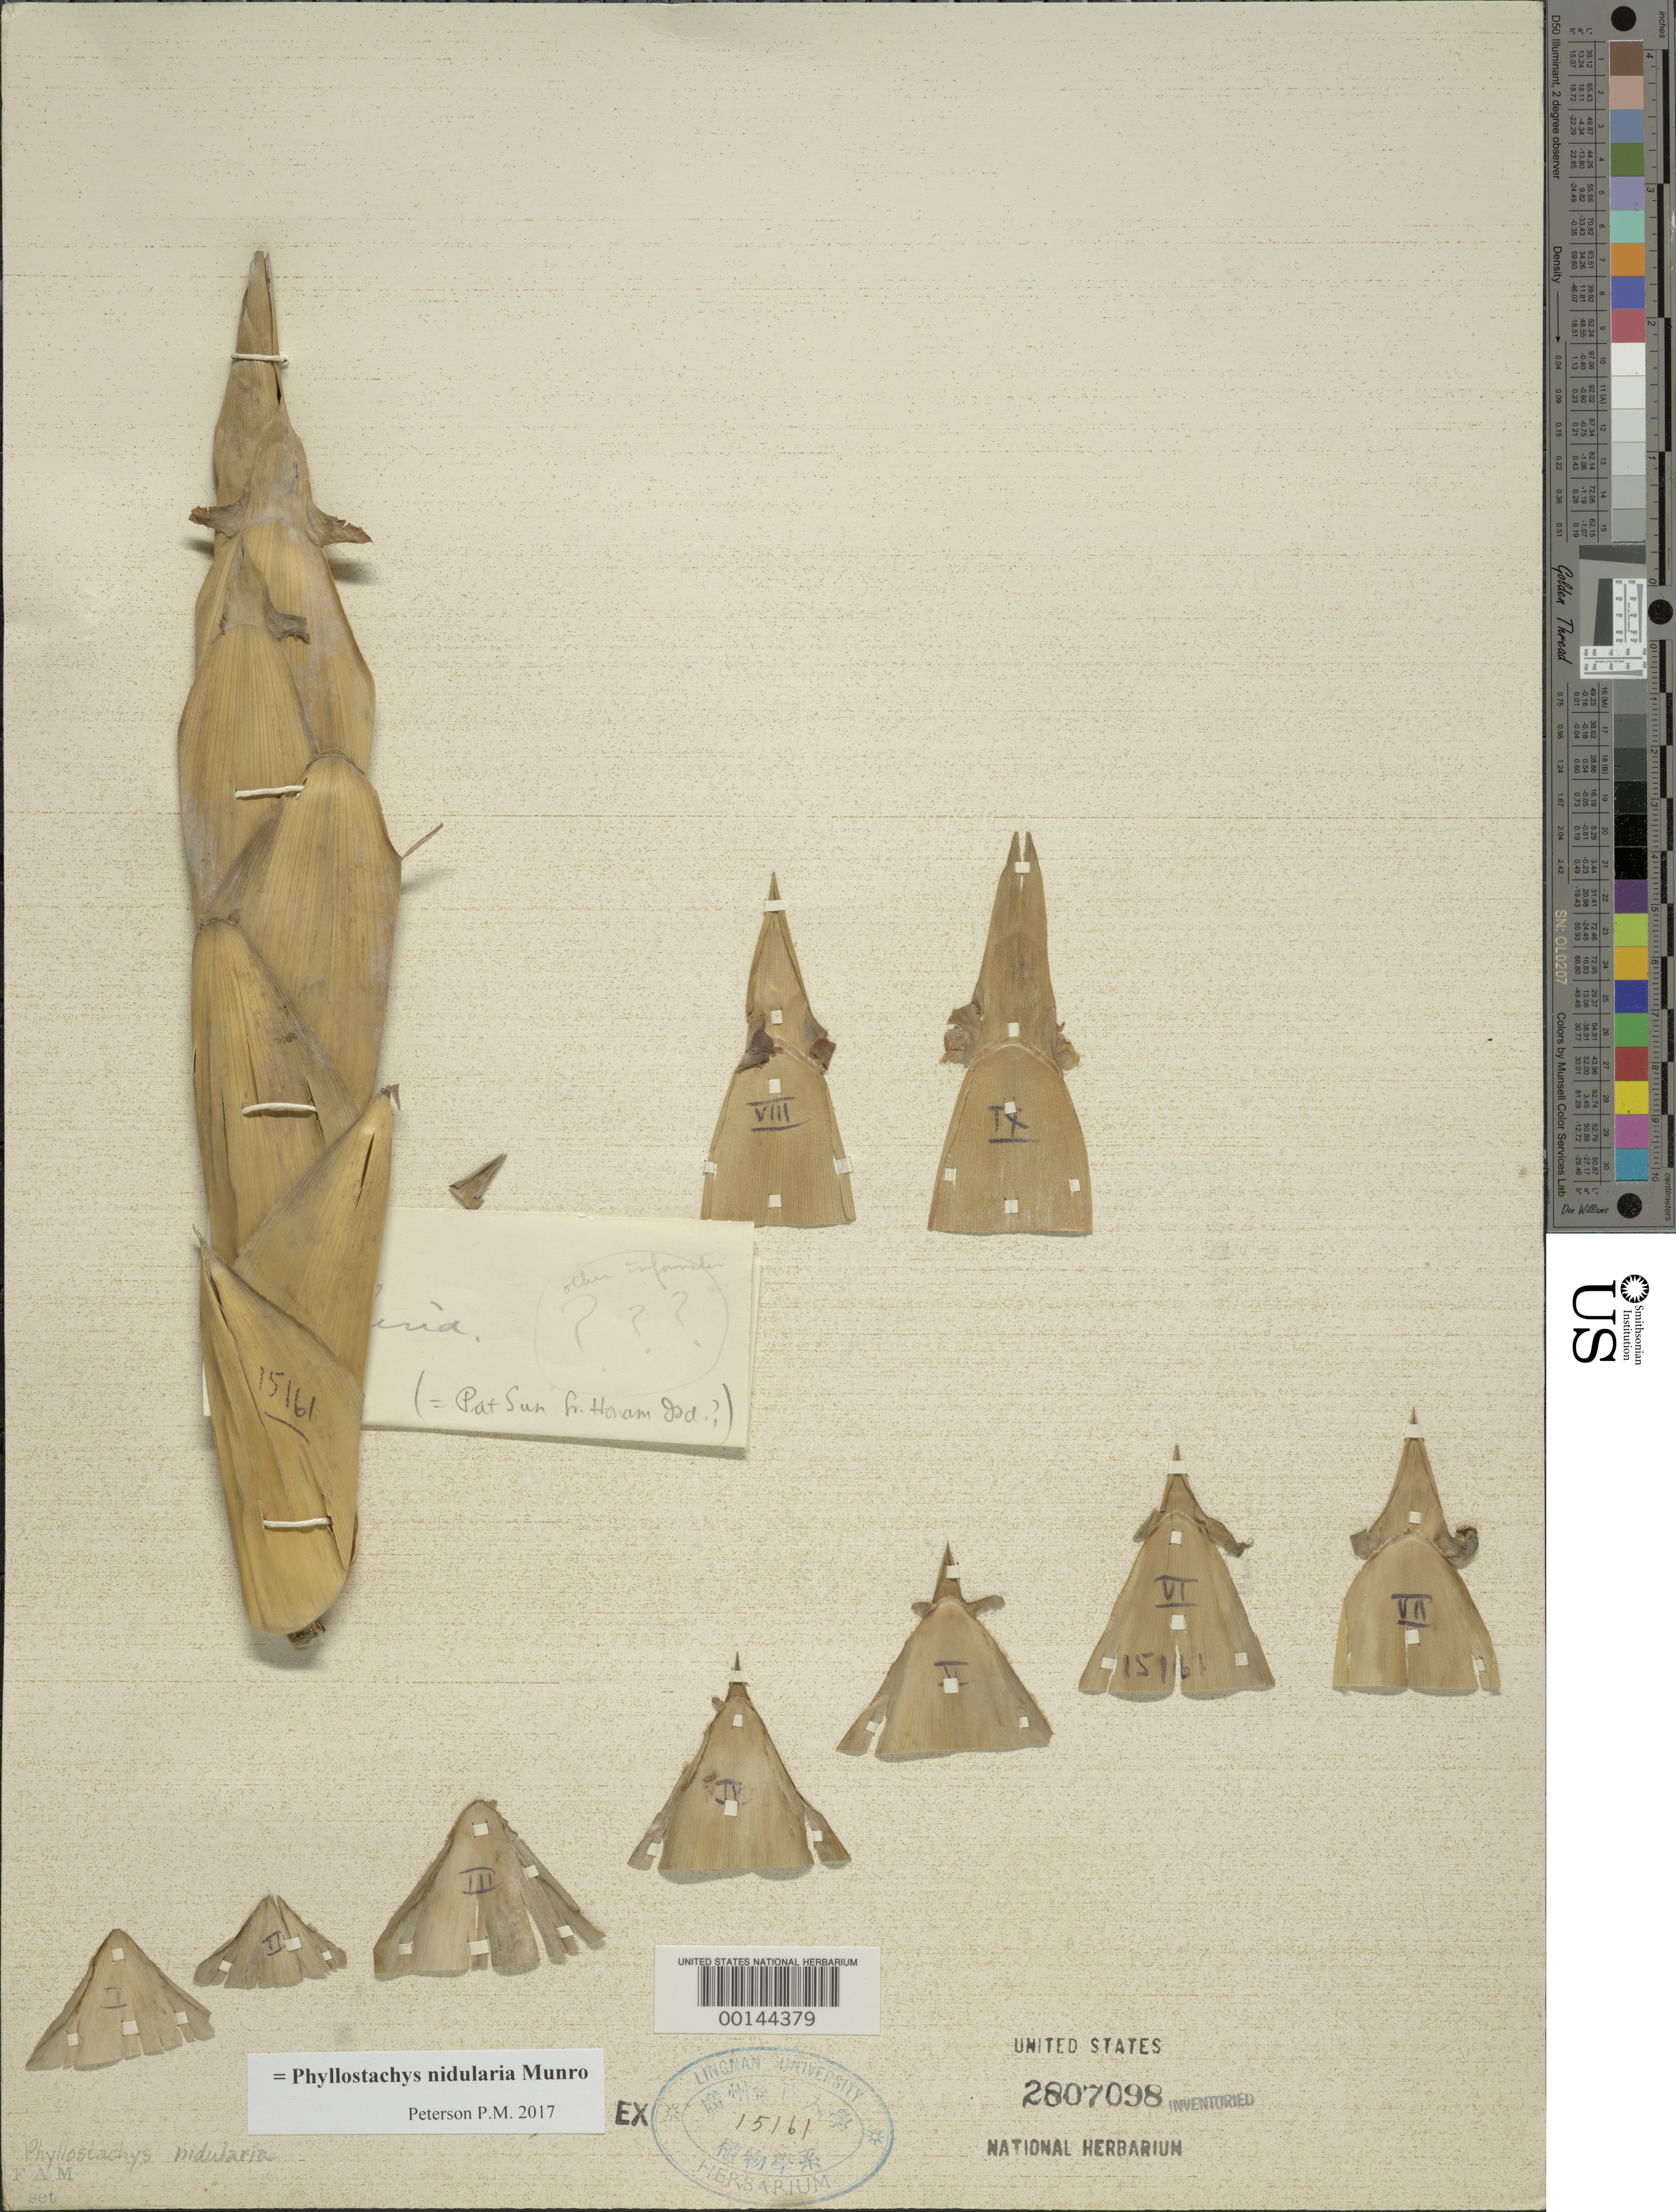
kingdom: Plantae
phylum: Tracheophyta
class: Liliopsida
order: Poales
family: Poaceae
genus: Phyllostachys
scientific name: Phyllostachys nidularia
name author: Munro ex Fenzi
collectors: C. Tso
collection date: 1929-05-24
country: China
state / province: Guangdong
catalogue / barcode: US 2807098